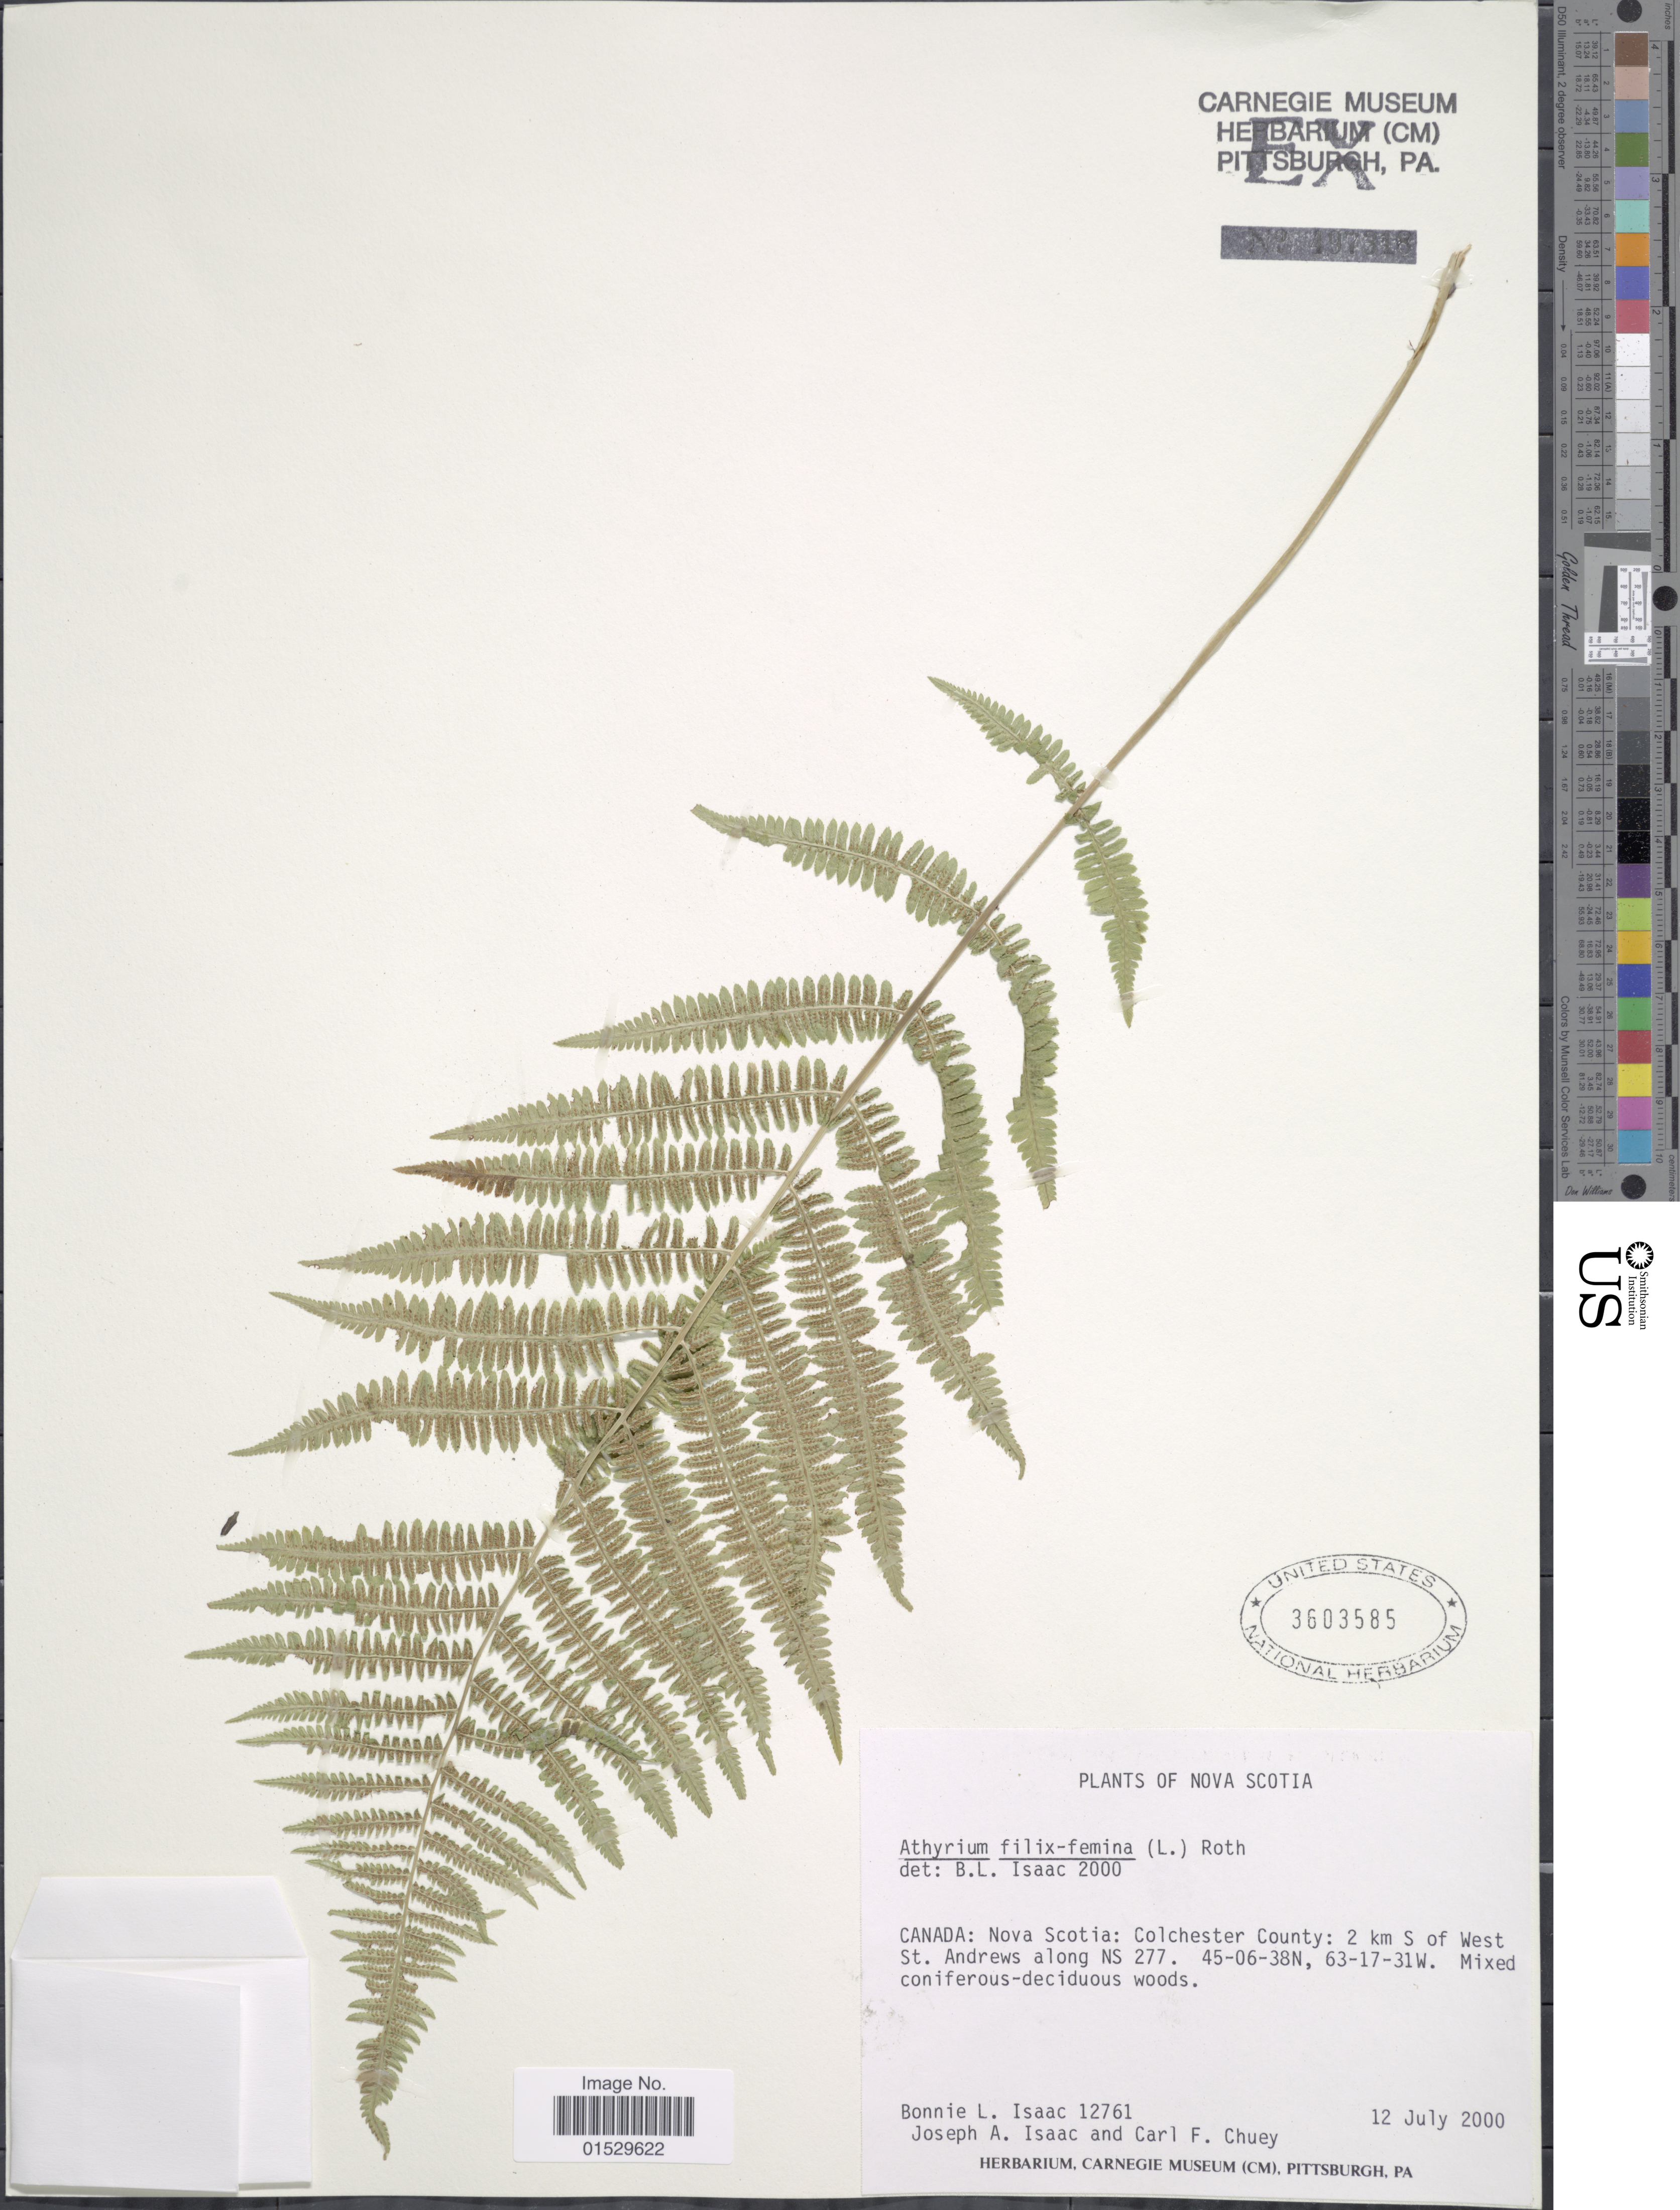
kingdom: Plantae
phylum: Tracheophyta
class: Polypodiopsida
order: Polypodiales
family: Athyriaceae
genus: Athyrium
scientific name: Athyrium filix-femina subsp. angustatum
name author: (Willd.) R.T. Clausen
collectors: B. Isaac, J. Isaac & C. Chuey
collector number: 12761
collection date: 2000-07-12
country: Canada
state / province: Nova Scotia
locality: Canada: Nova Scotia: Colchester County: 2 km S of West St. Andrews along NS 277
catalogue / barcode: US 3603585